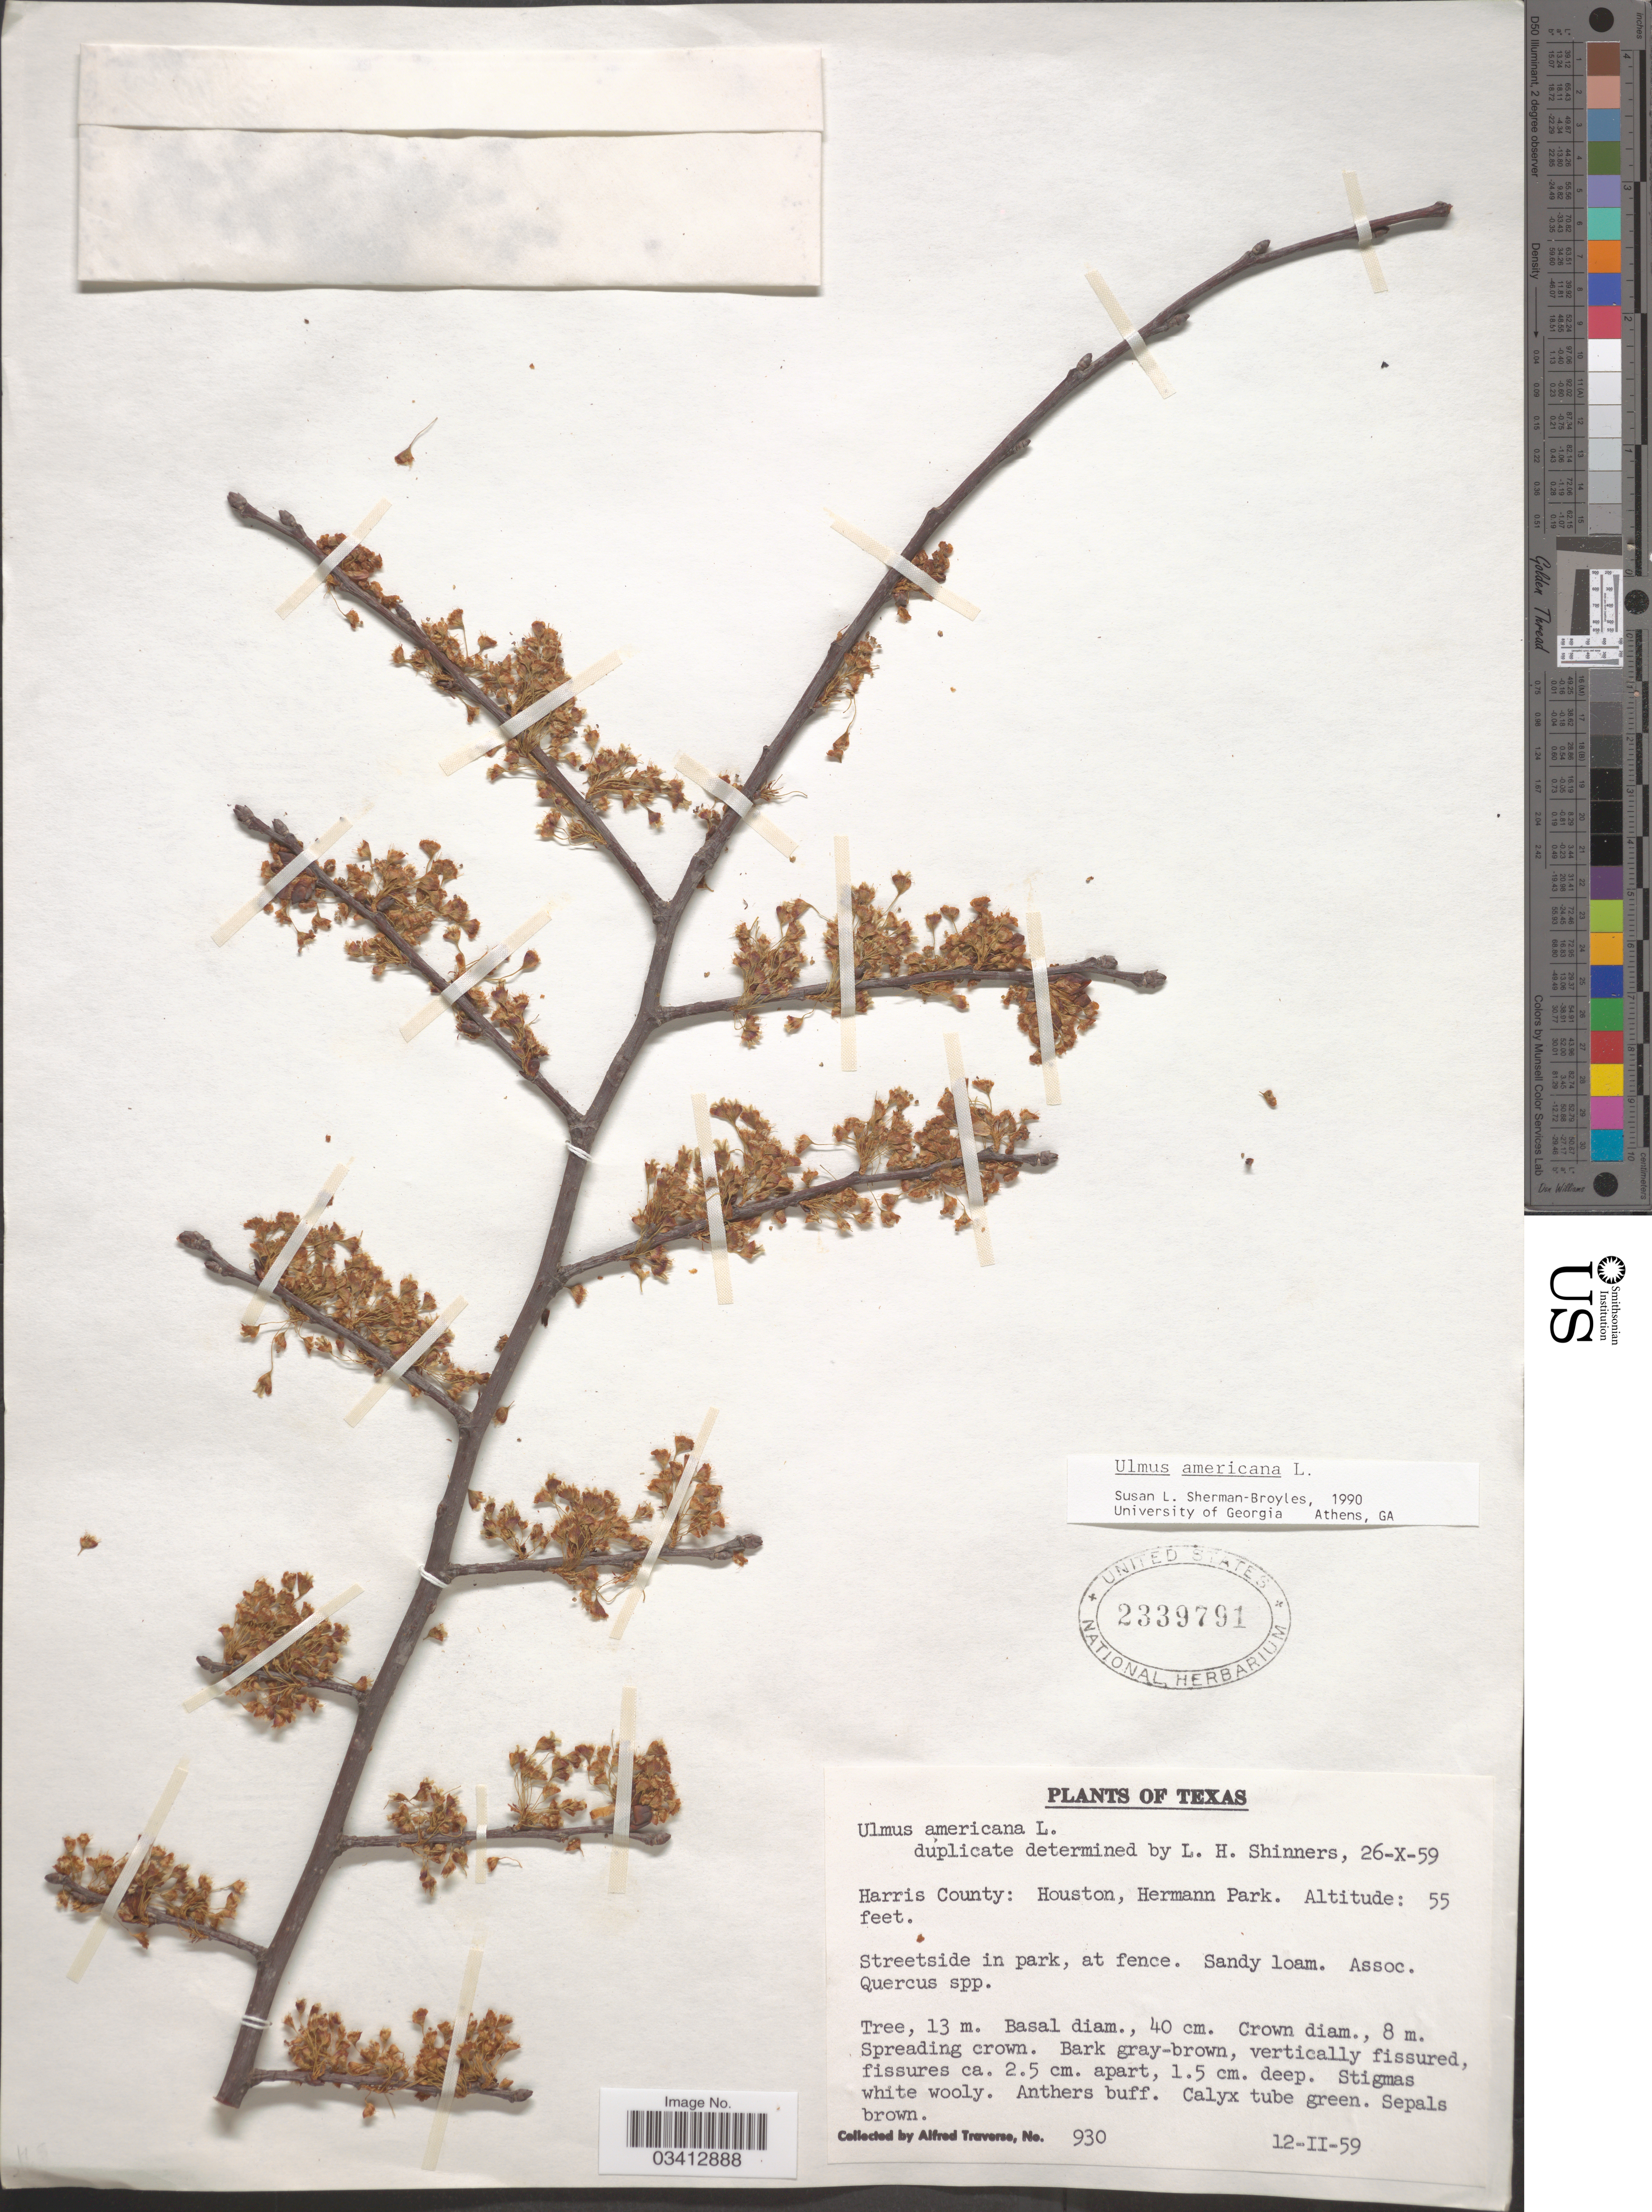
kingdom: Plantae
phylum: Tracheophyta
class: Magnoliopsida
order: Rosales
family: Ulmaceae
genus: Ulmus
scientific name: Ulmus americana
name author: L.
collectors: A. Traverse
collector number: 930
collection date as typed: Transcribed d/m/y: 12/2/59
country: United States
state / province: Texas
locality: Harris County: Houston, Hermann Park.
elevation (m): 17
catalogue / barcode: US 2339791